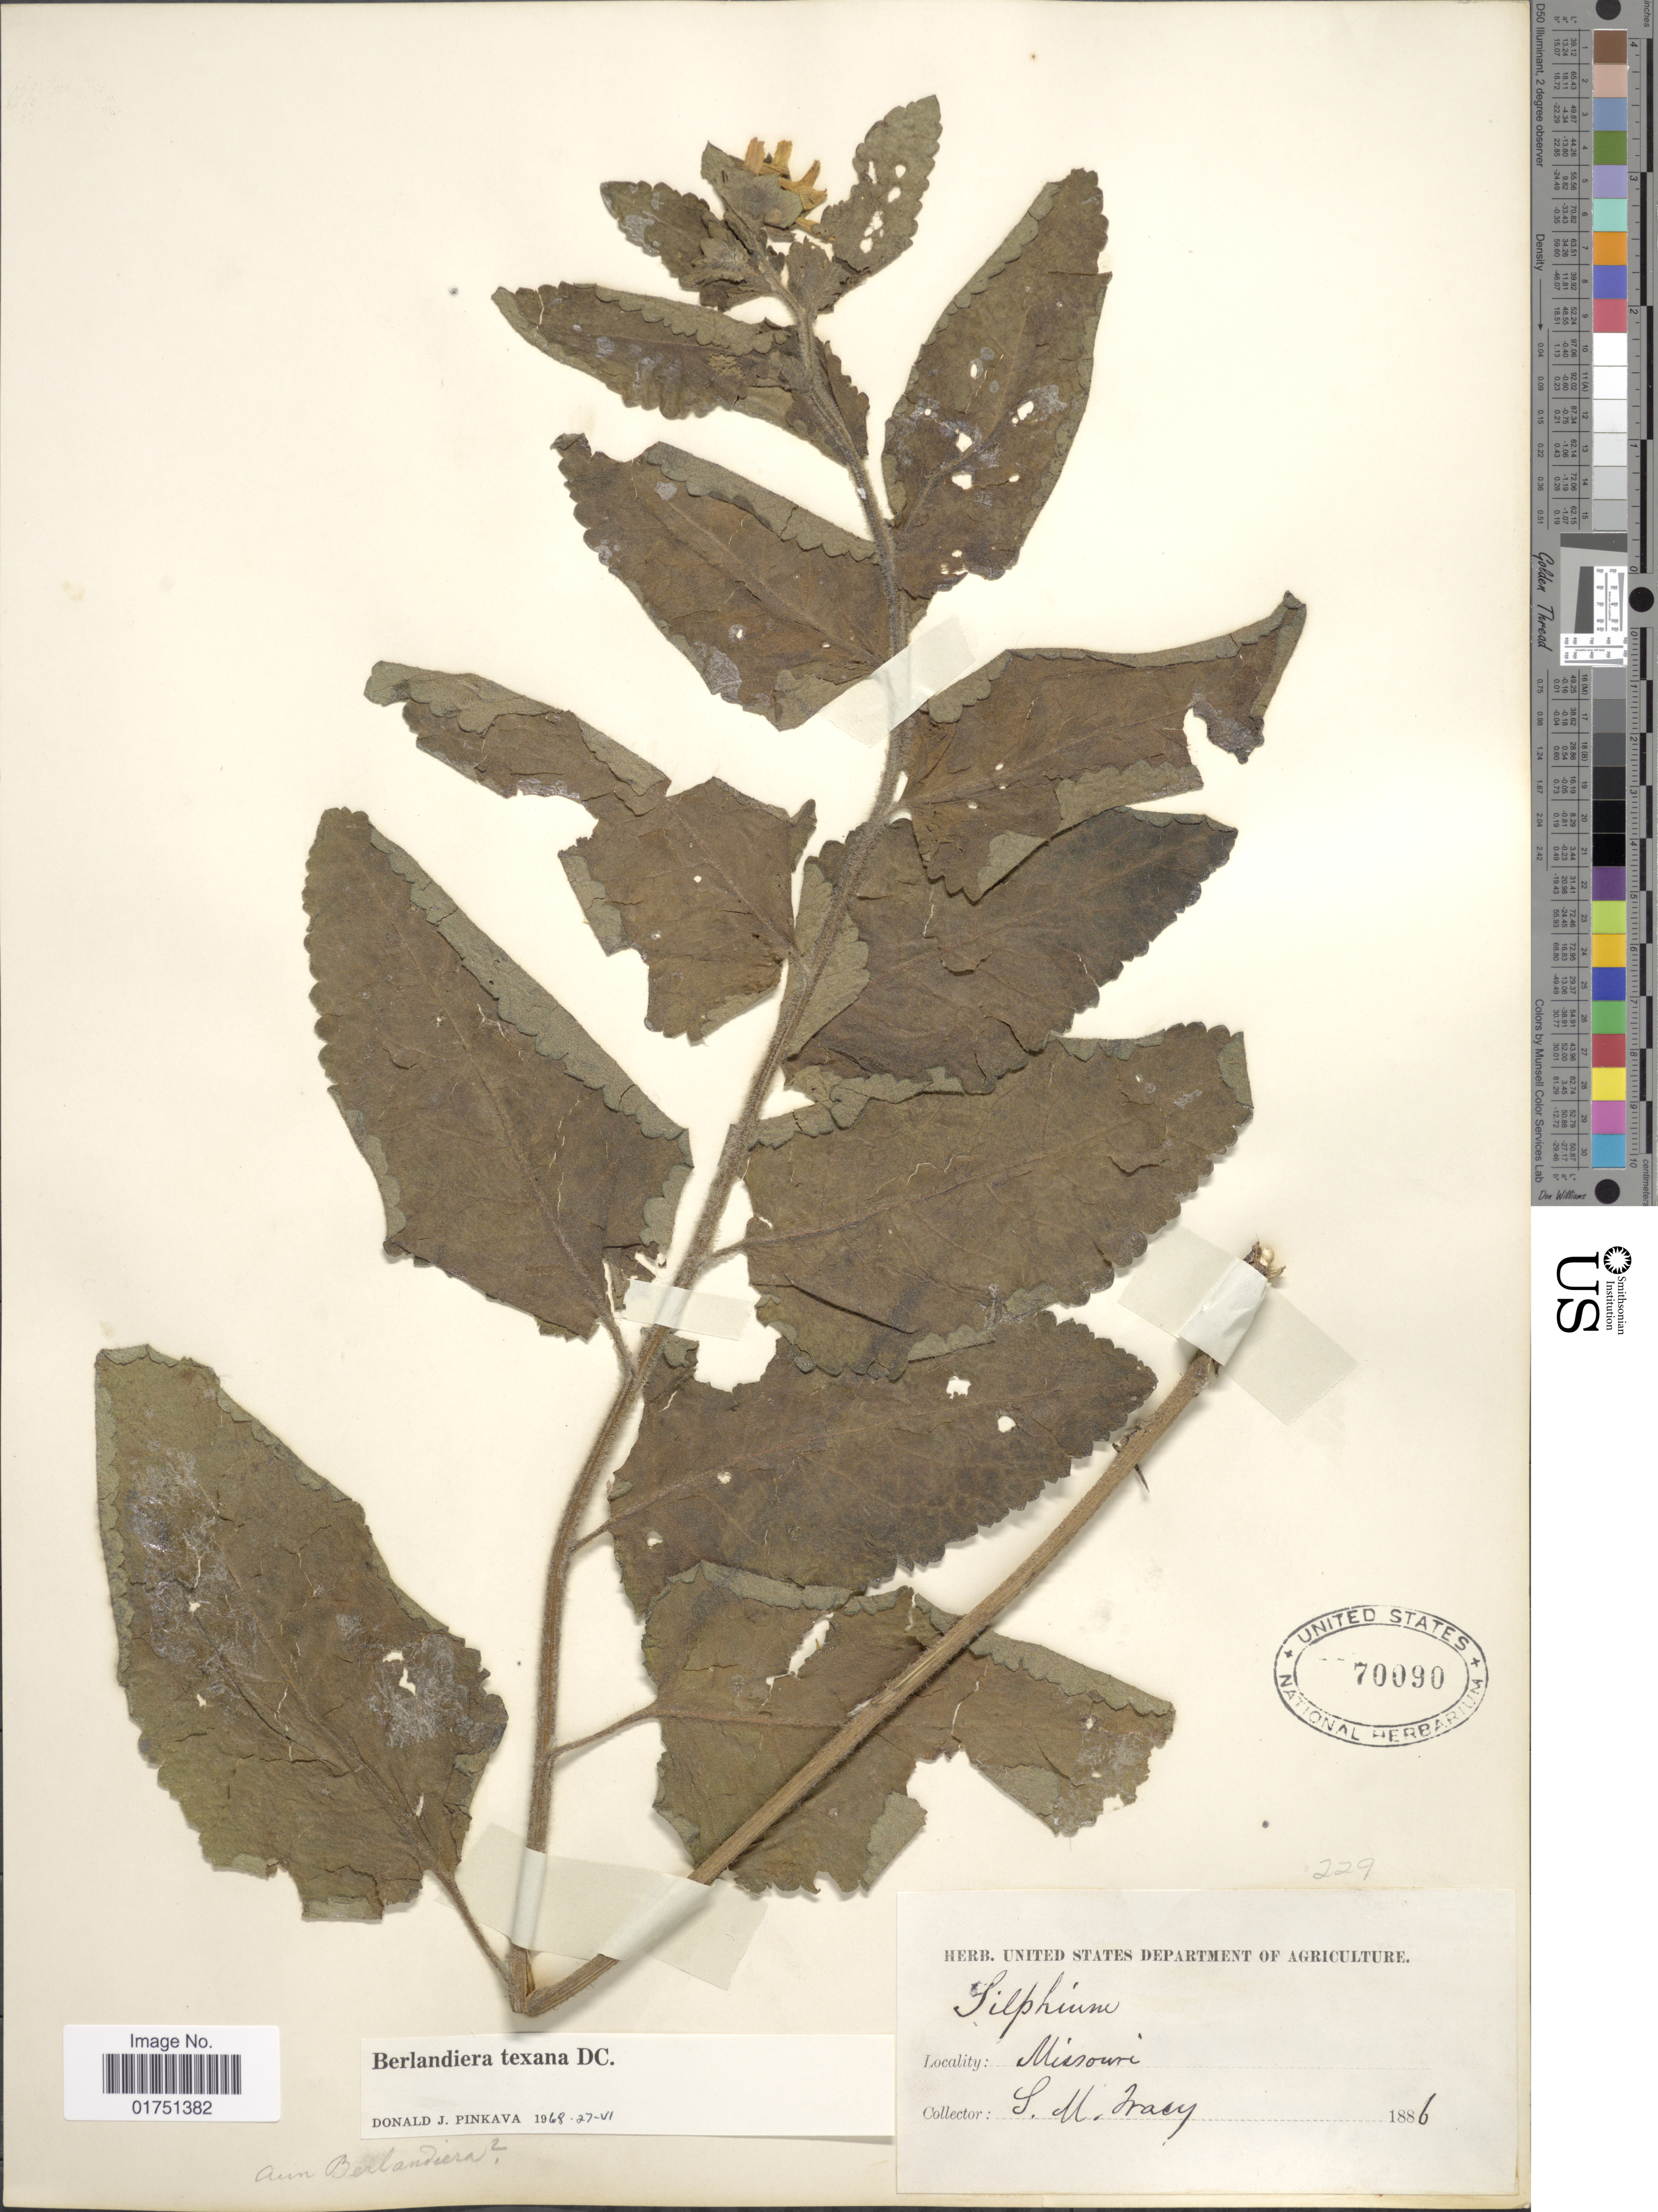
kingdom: Plantae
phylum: Tracheophyta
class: Magnoliopsida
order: Asterales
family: Asteraceae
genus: Berlandiera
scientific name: Berlandiera texana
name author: DC.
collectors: S. M. Tracy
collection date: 1886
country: United States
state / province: Missouri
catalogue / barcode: US 70090